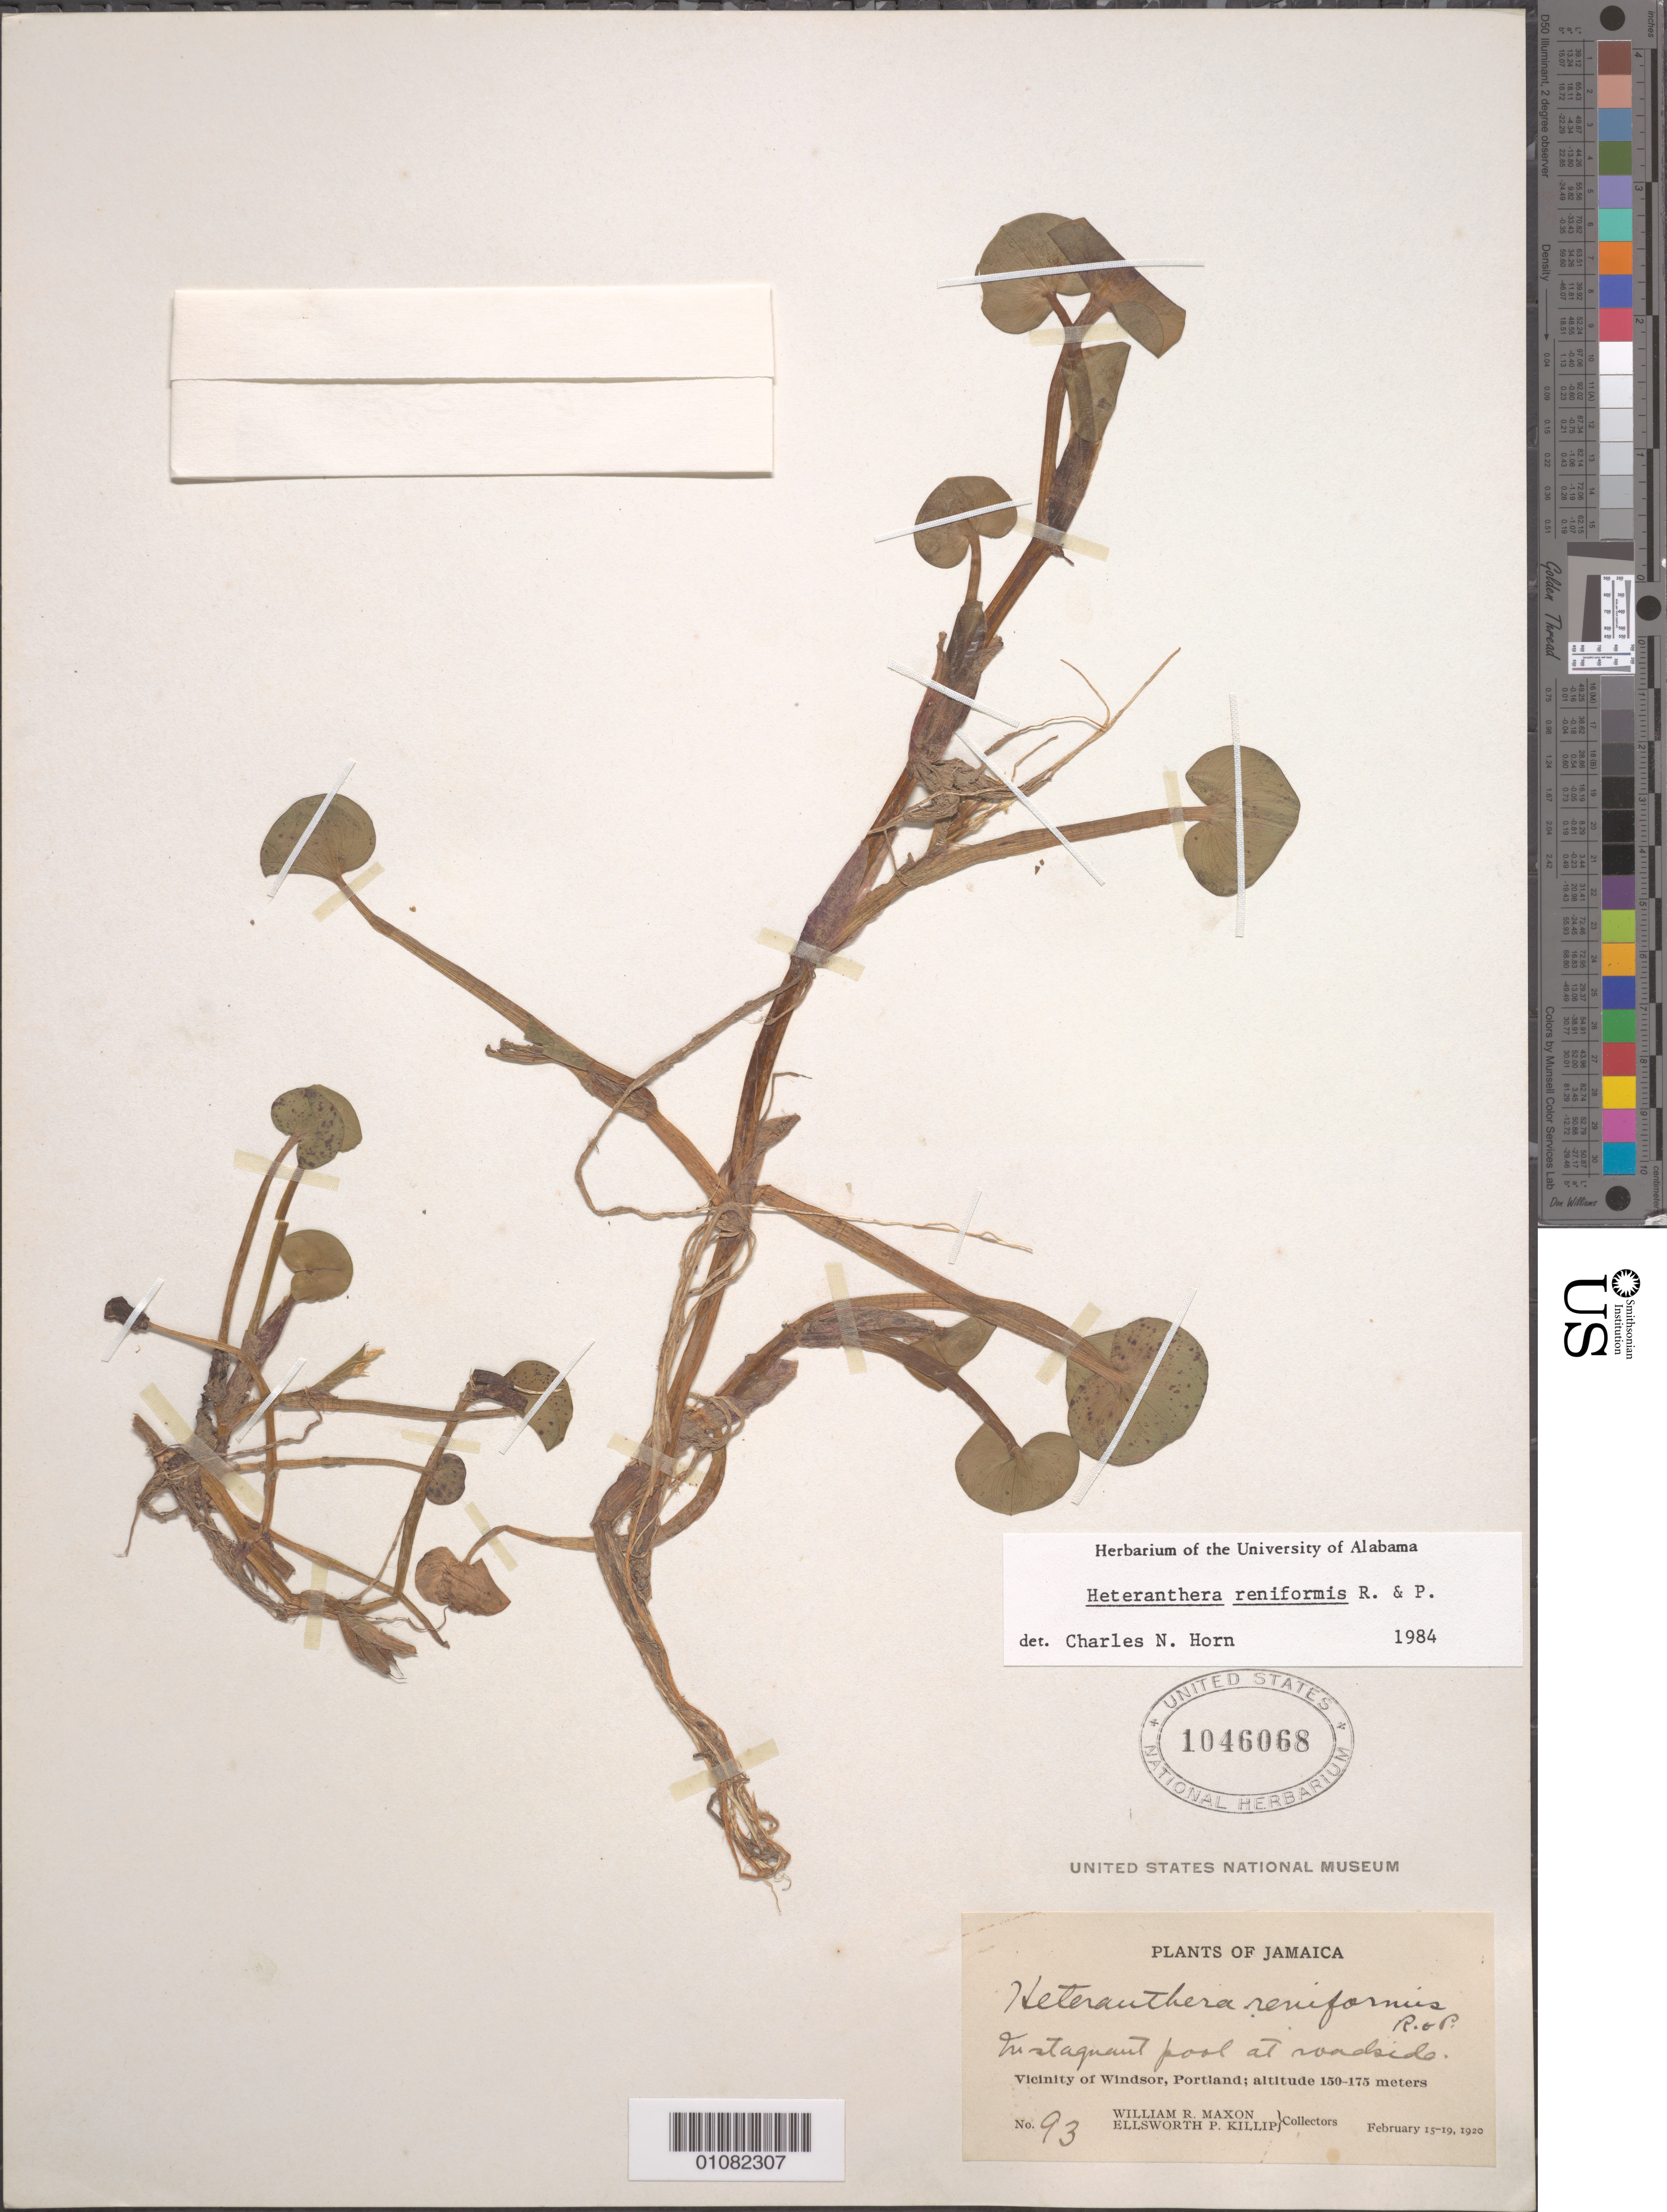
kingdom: Plantae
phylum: Tracheophyta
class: Liliopsida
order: Commelinales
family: Pontederiaceae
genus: Heteranthera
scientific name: Heteranthera reniformis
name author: Ruiz & Pav.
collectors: W. R. Maxon & E. P. Killip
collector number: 93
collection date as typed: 15 Feb 1920 to 19 Feb 1920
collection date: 1920-02-15/1920-02-19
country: Jamaica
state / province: Portland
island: Jamaica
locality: Vicinity of Windsor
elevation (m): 150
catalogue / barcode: US 1046068